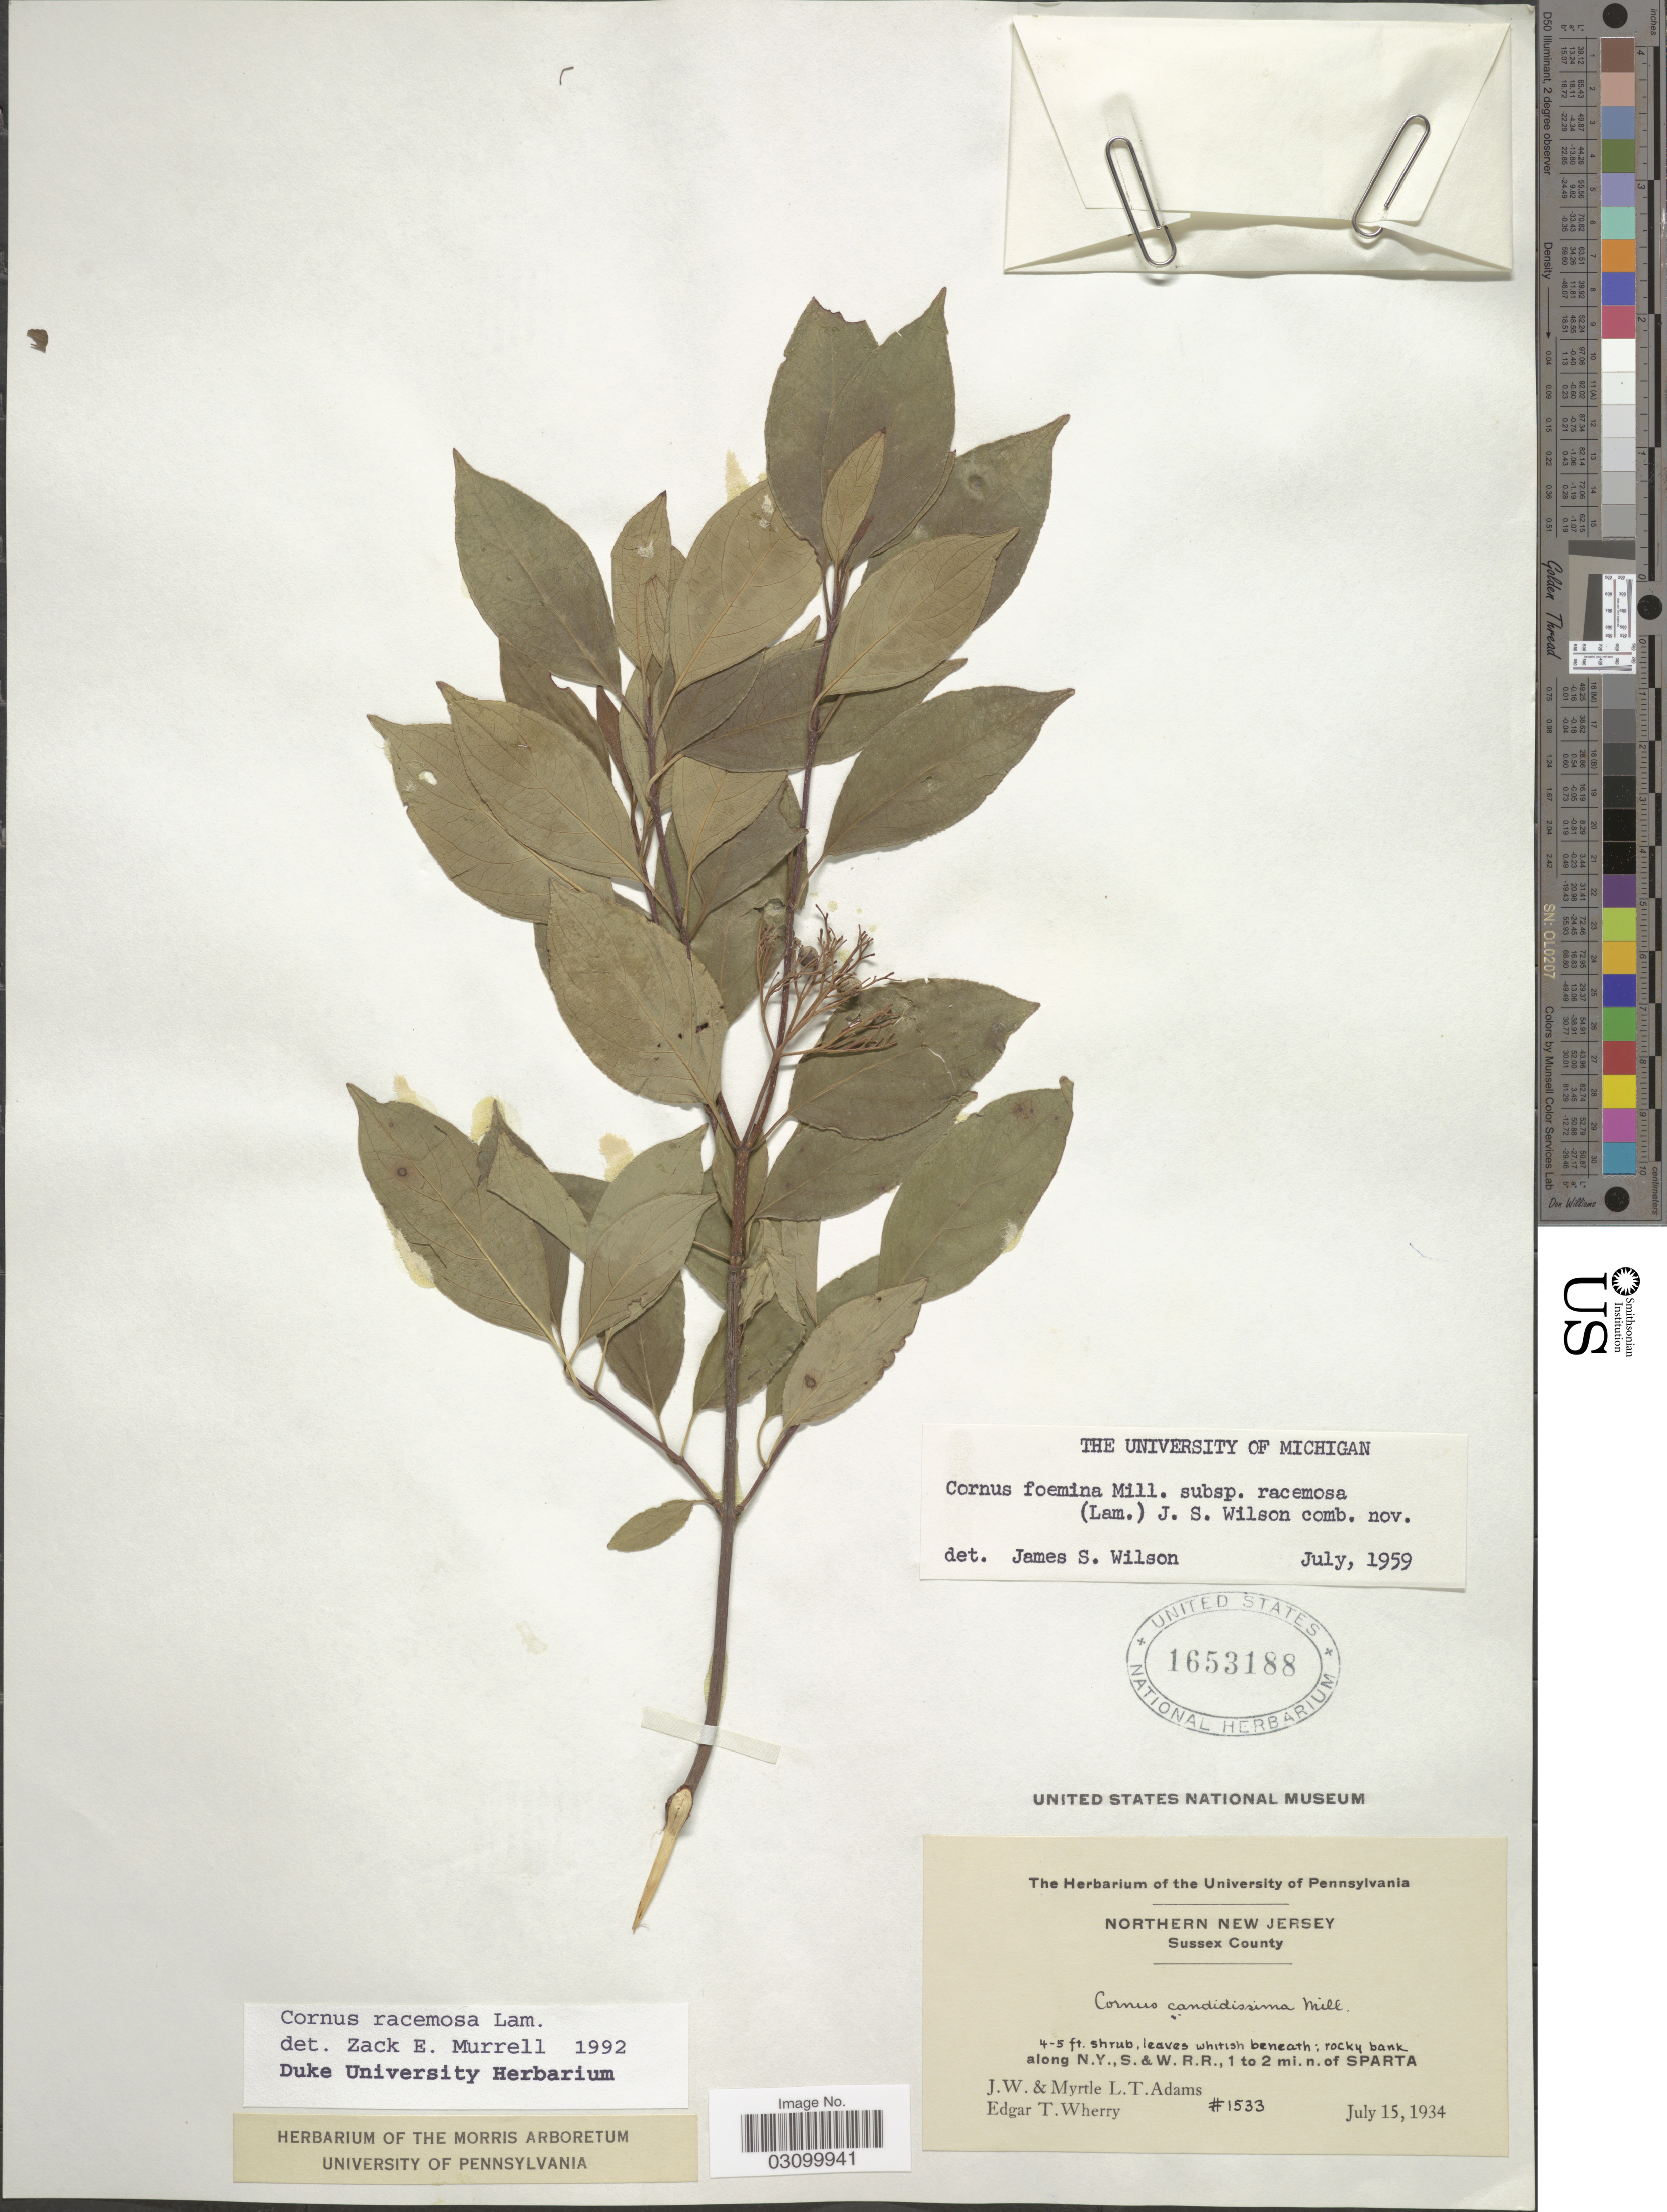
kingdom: Plantae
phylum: Tracheophyta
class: Magnoliopsida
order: Cornales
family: Cornaceae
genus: Cornus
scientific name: Cornus racemosa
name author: Lam.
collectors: J. Adams, M. T. Adams & E. T. Wherry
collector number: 1533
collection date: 1934-07-15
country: United States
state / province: New Jersey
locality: Northern New Jersey. Sussex County. Along N.Y., S. & W. R. R., 1 to 2 mi. n. of SPARTA.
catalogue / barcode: US 1653188